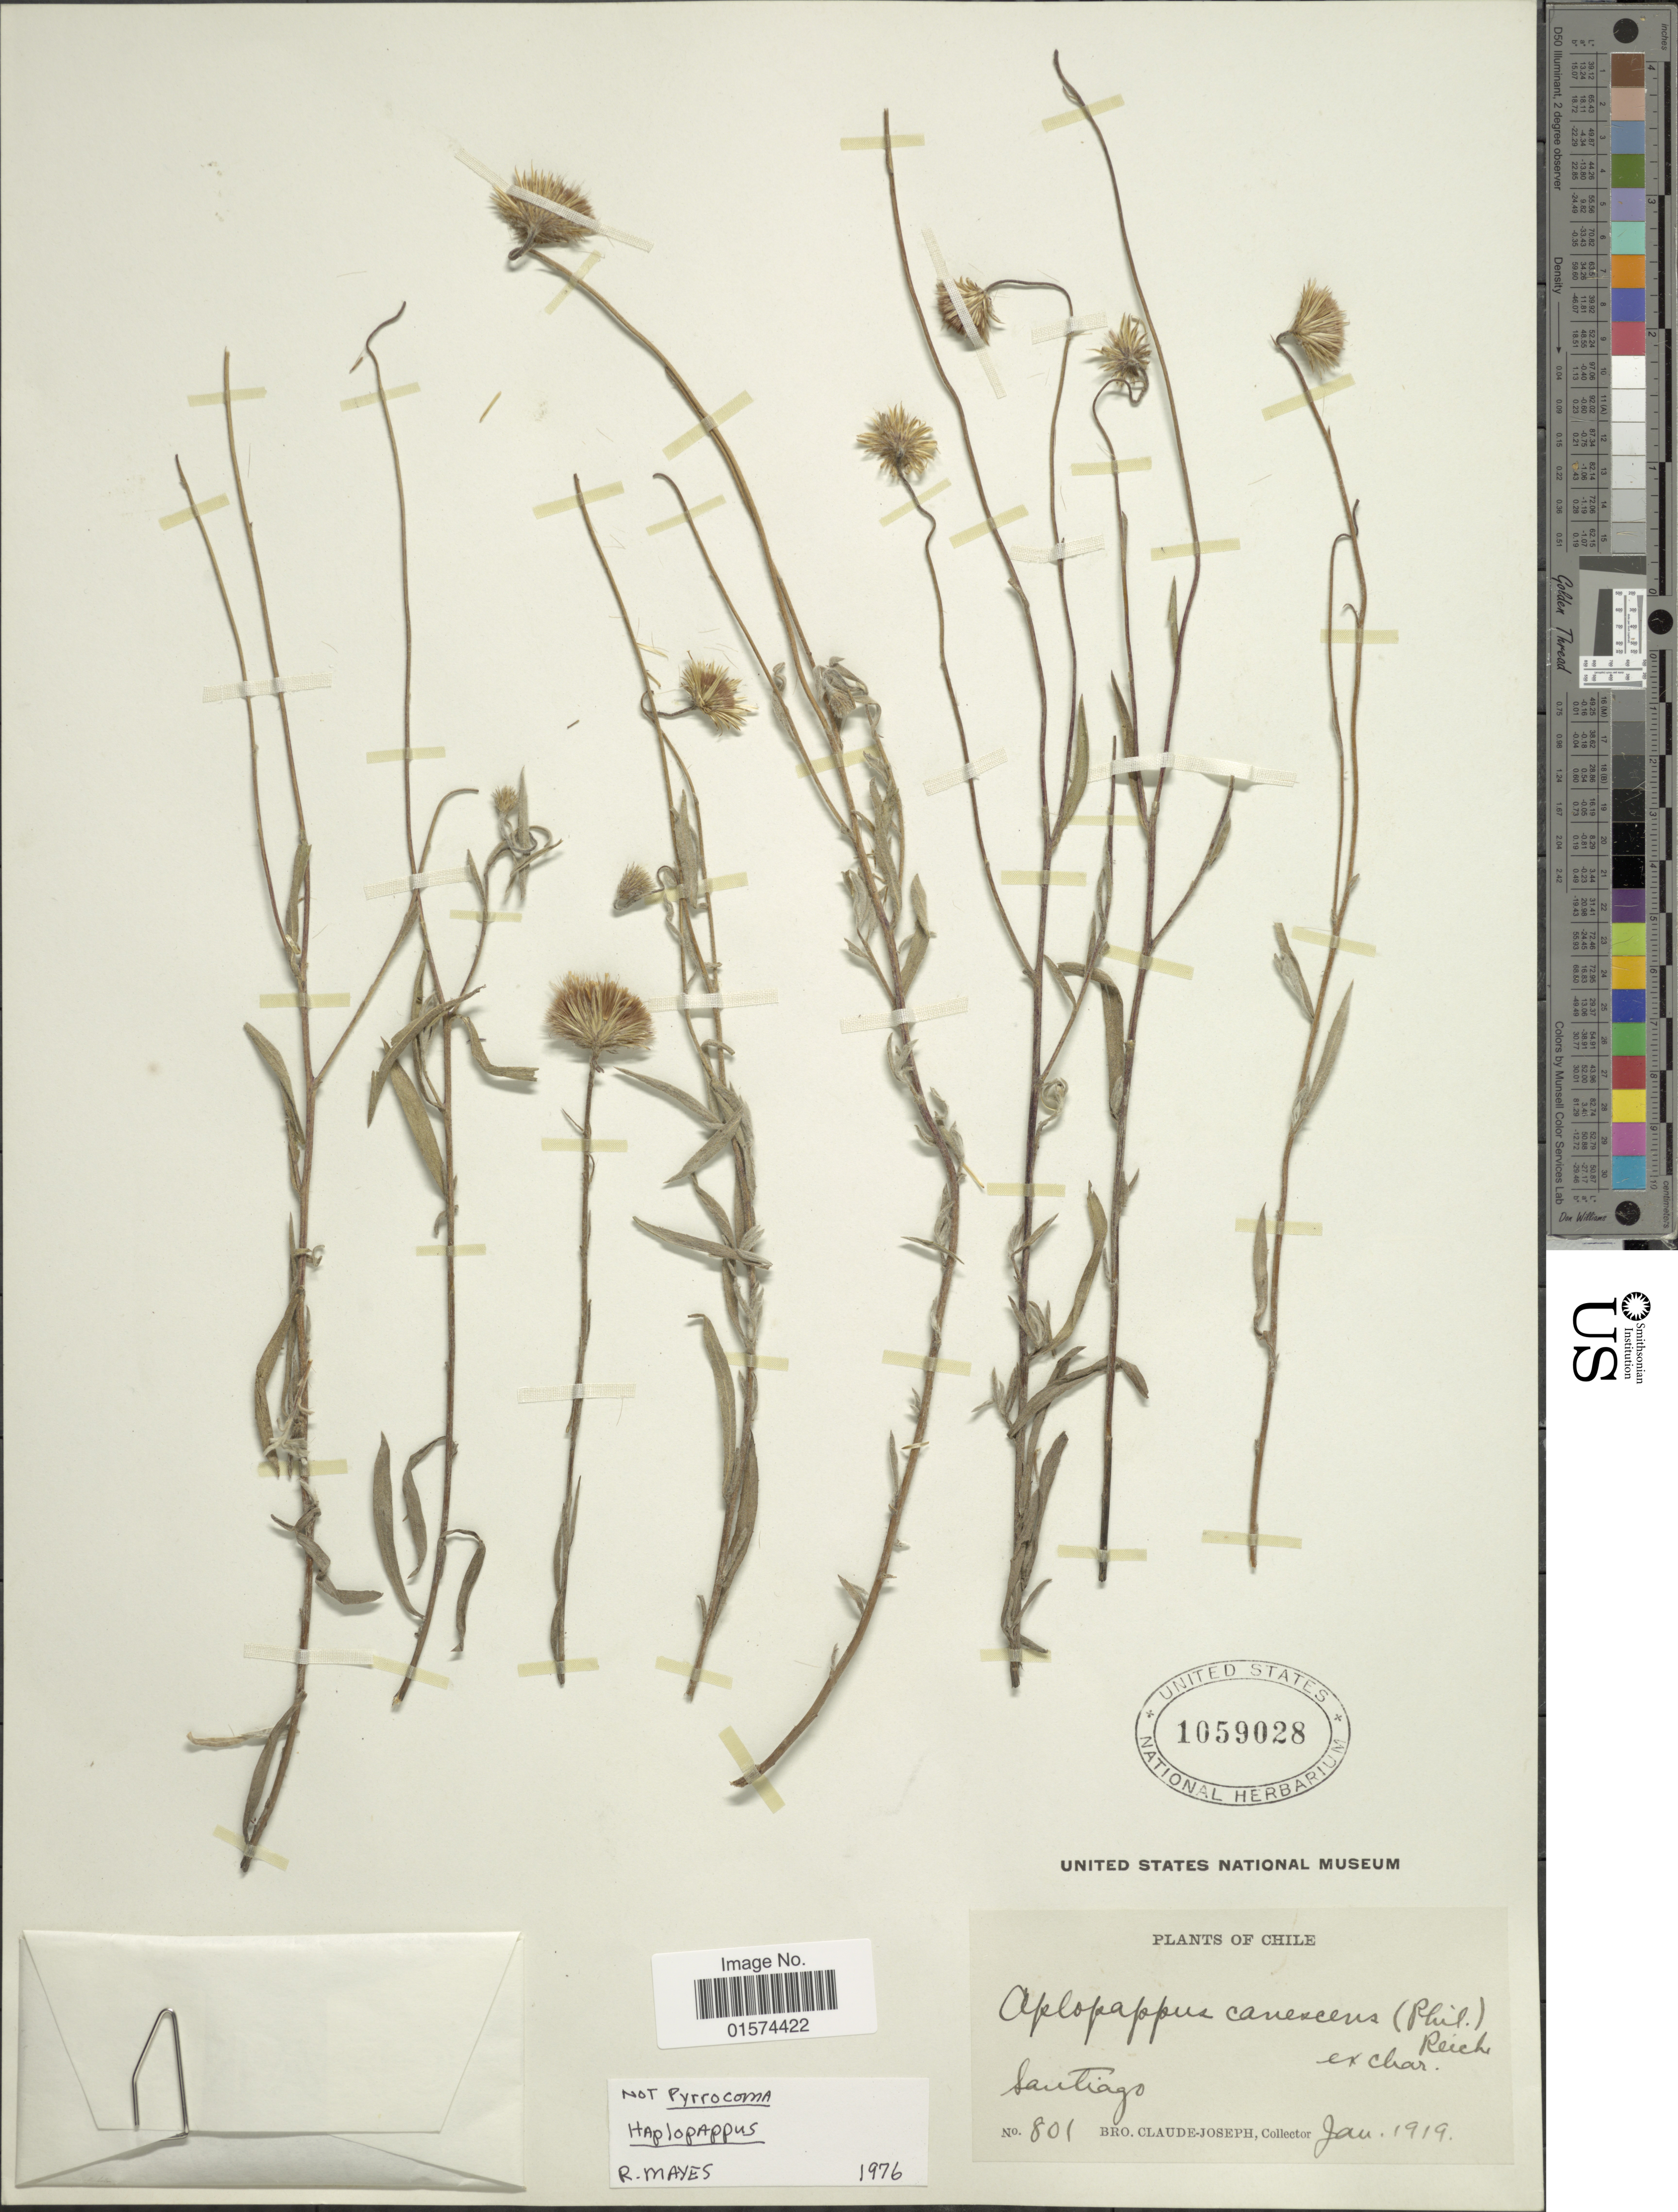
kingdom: Plantae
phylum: Tracheophyta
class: Magnoliopsida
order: Asterales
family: Asteraceae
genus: Haplopappus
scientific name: Haplopappus canescens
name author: DC.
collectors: Bro. Claude-Joseph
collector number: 801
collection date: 1919-01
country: Chile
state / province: Región Metropolitana (RM)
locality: Santiago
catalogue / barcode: US 1059028